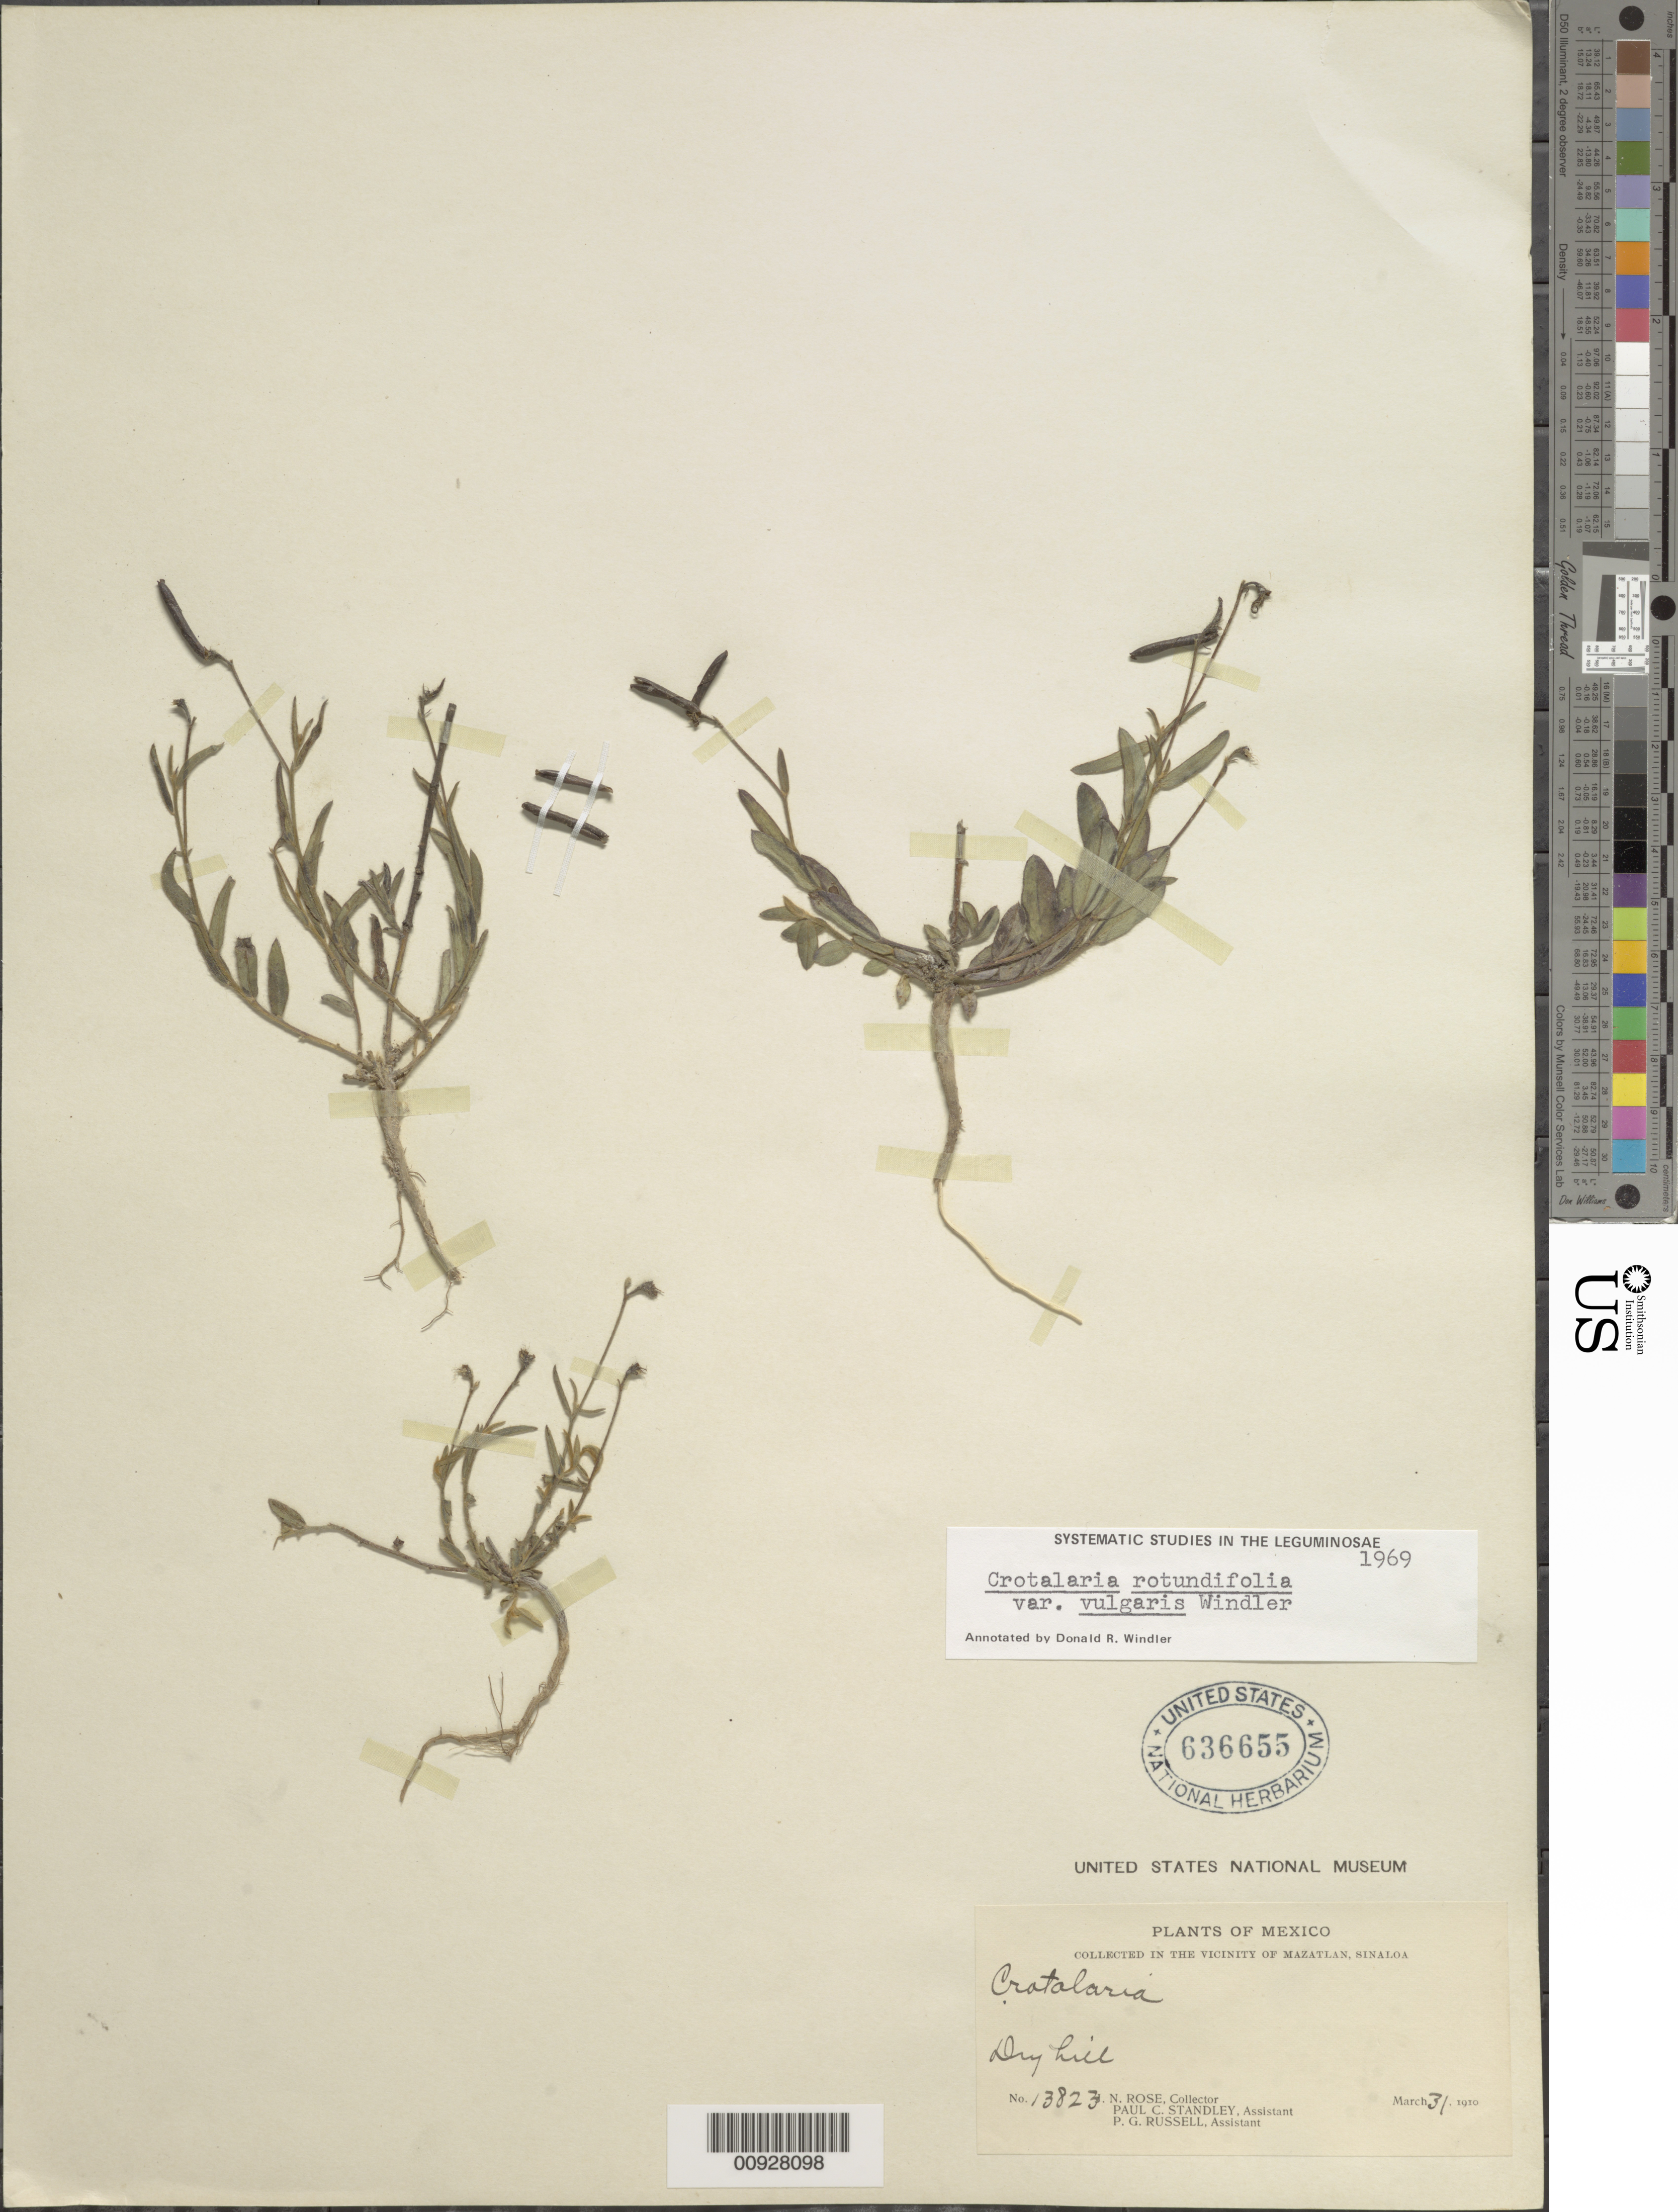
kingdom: Plantae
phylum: Tracheophyta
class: Magnoliopsida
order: Fabales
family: Fabaceae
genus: Crotalaria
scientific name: Crotalaria rotundifolia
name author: Walter ex J.F. Gmel.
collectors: J. N. Rose, P. C. Standley & P. G. Russell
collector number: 13823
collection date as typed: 31 Mar 1910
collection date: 1910-03-31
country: Mexico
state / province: Sinaloa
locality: In the vicinity of Mazatlán, Sinaloa.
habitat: Dry hill.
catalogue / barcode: US 636655